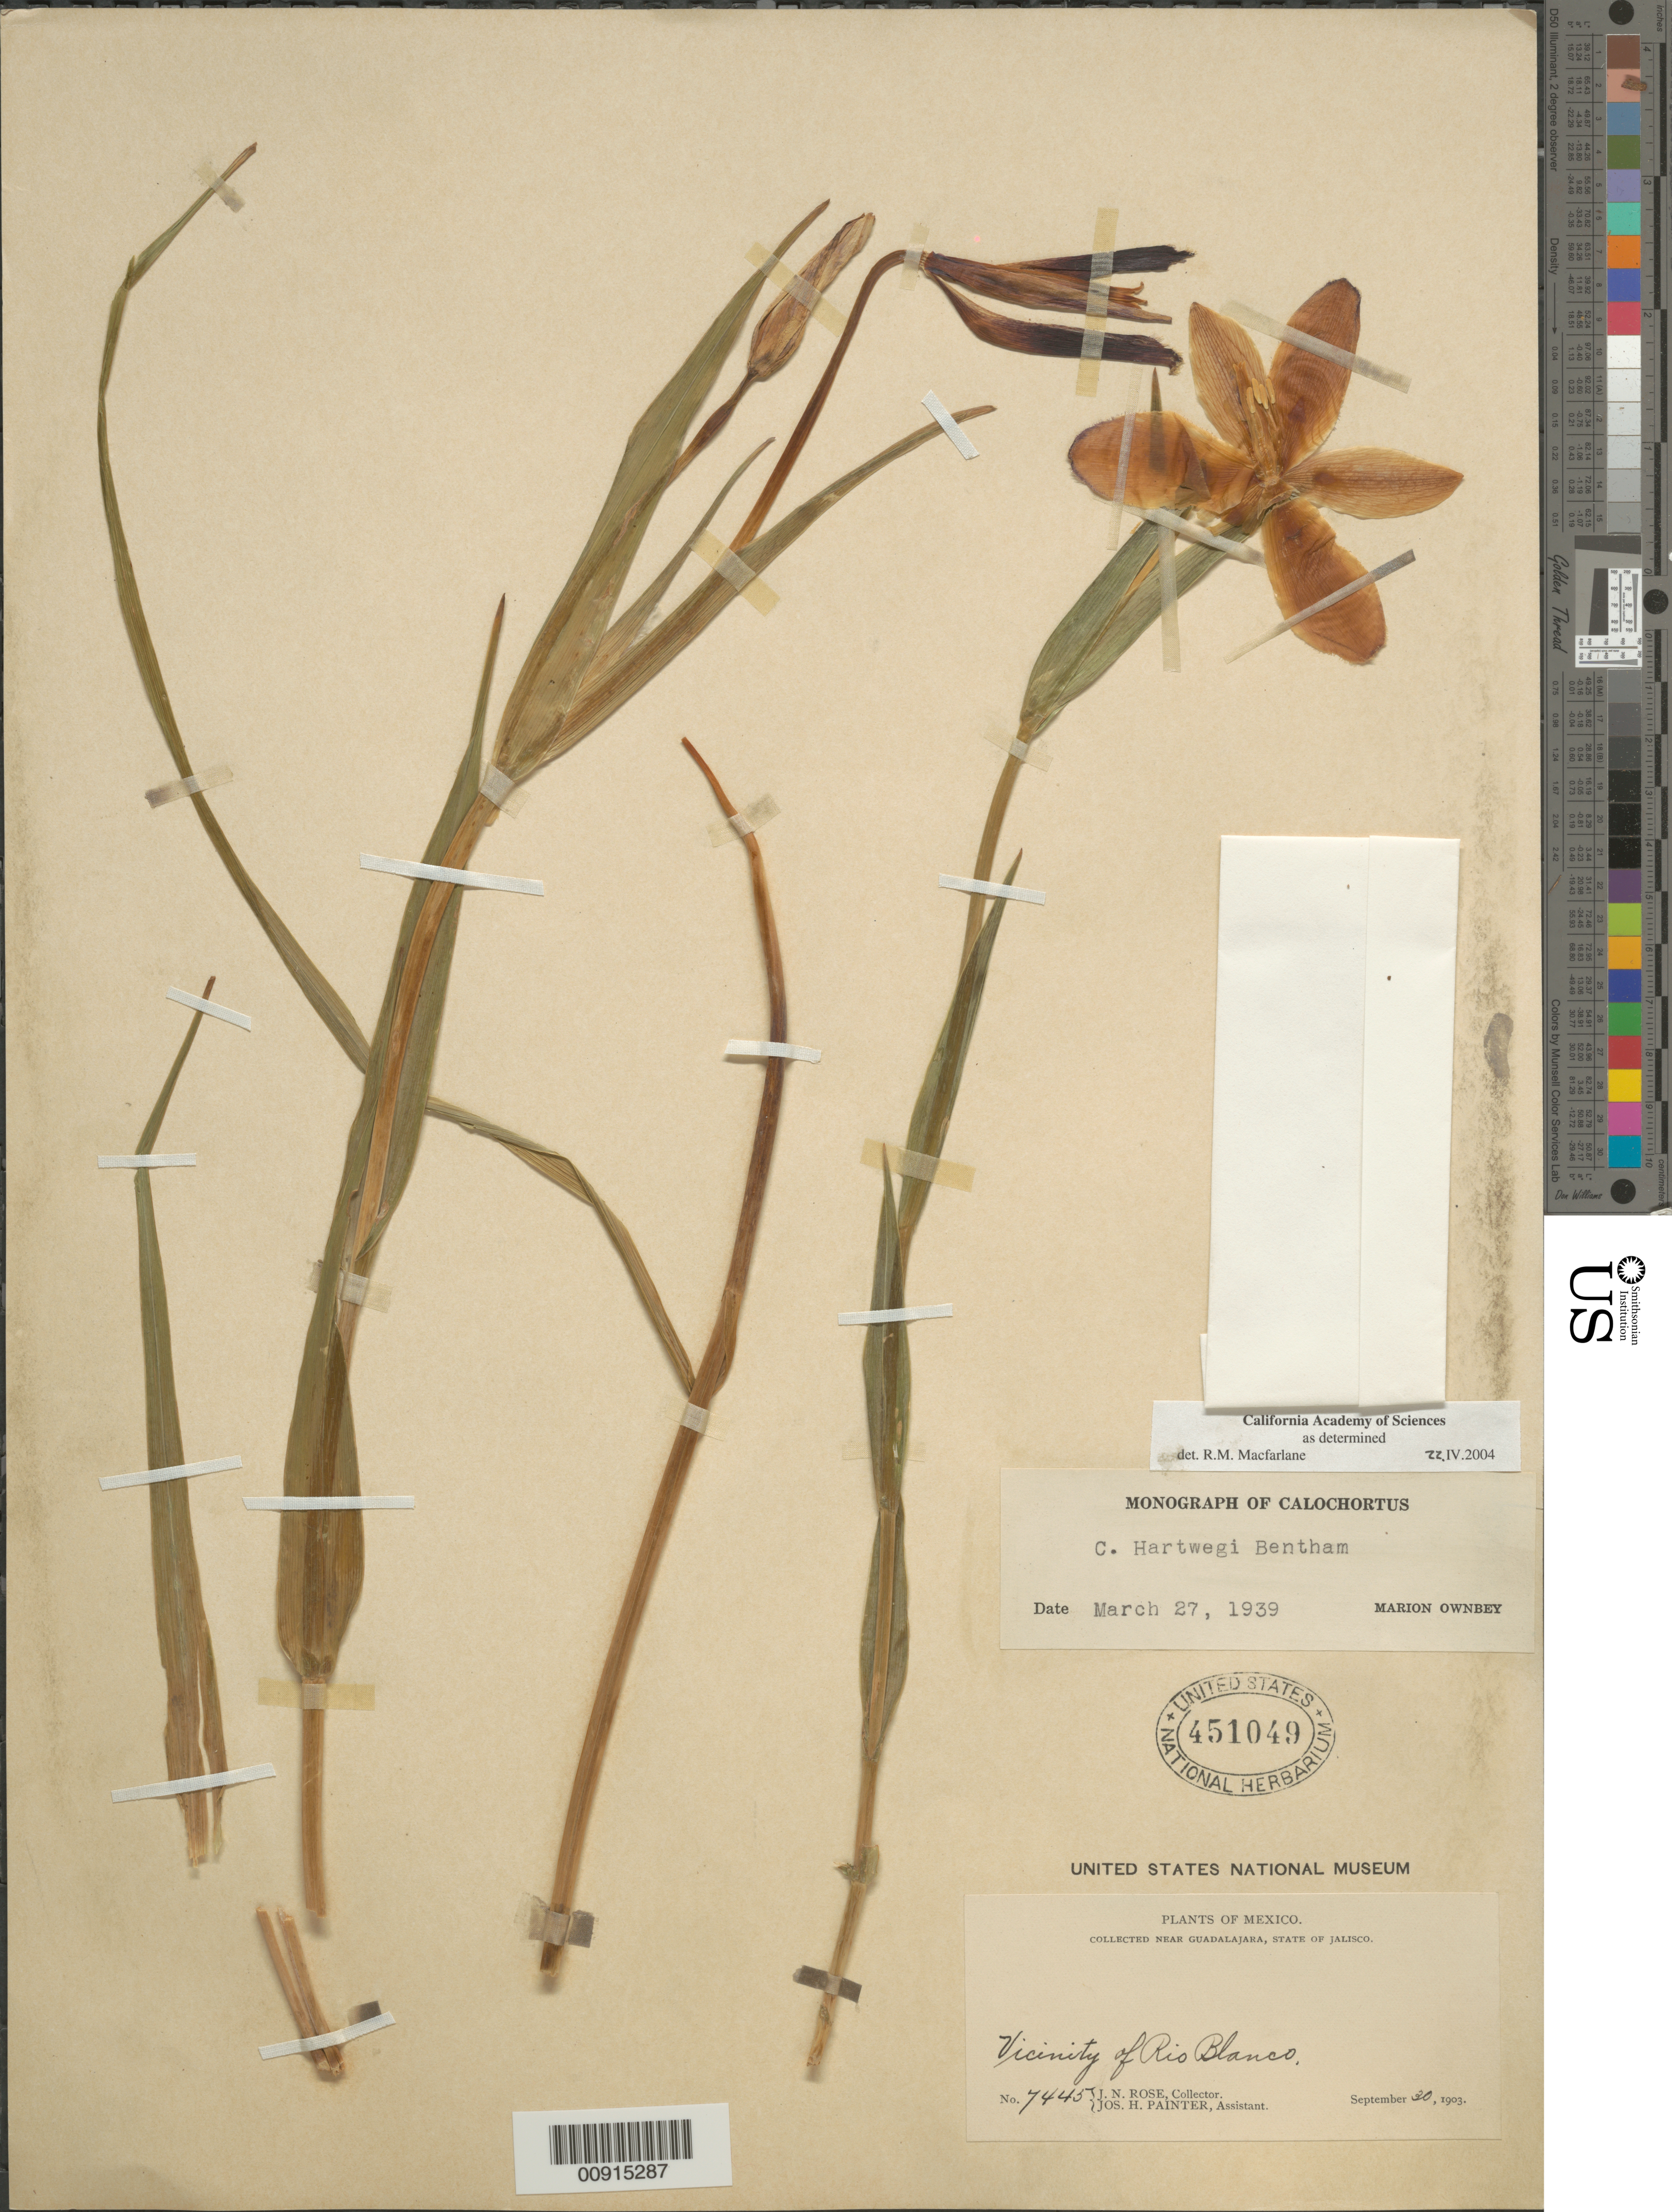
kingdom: Plantae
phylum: Tracheophyta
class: Liliopsida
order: Liliales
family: Liliaceae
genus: Calochortus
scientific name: Calochortus hartwegii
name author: Benth.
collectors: J. N. Rose & J. H. Painter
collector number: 7445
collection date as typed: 30 Sep 1903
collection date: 1903-09-30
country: Mexico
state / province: Jalisco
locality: Vicinity of Río Blanco. Near Guadalajara, State of Jalisco.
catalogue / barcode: US 451049